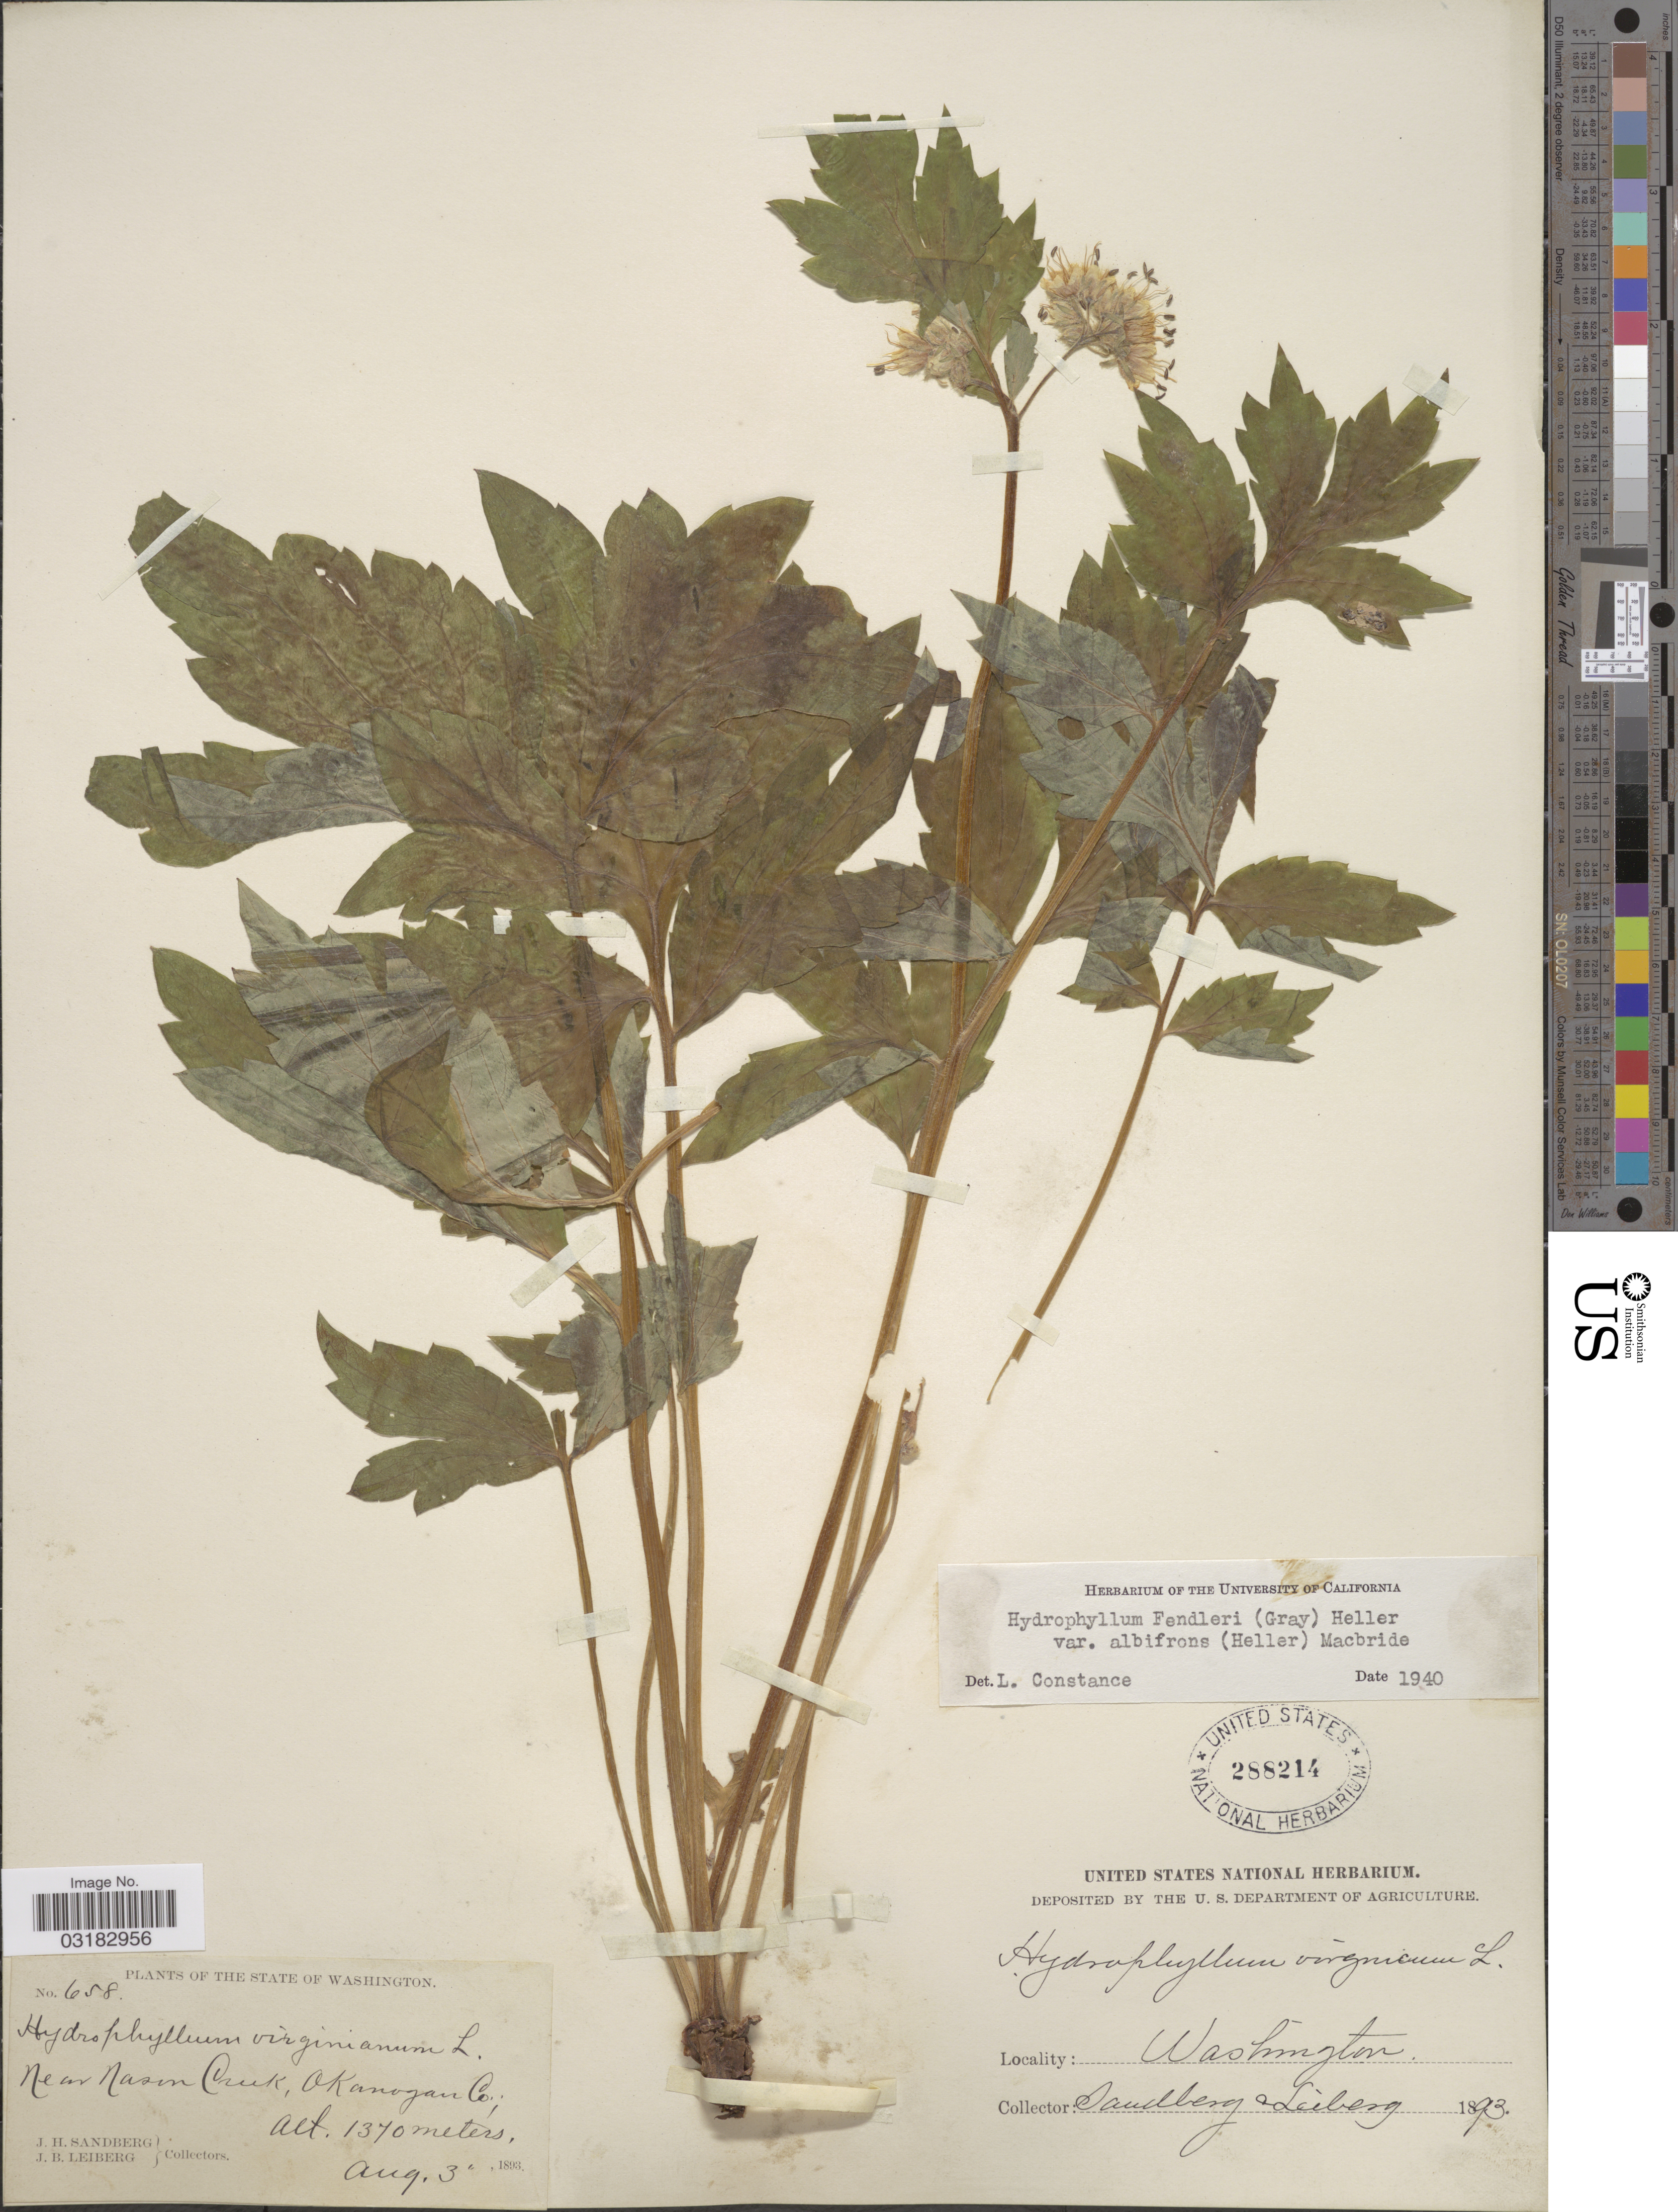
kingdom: Plantae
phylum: Tracheophyta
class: Magnoliopsida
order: Boraginales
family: Hydrophyllaceae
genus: Hydrophyllum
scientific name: Hydrophyllum fendleri var. albifrons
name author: (A. Heller) J.F. Macbr.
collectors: J. H. Sandberg & J. B. Leiberg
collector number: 658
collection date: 1893-08-03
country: United States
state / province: Washington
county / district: Okanogan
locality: Near Nason Creek, Okanogan Co.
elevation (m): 1370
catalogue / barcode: US 288241